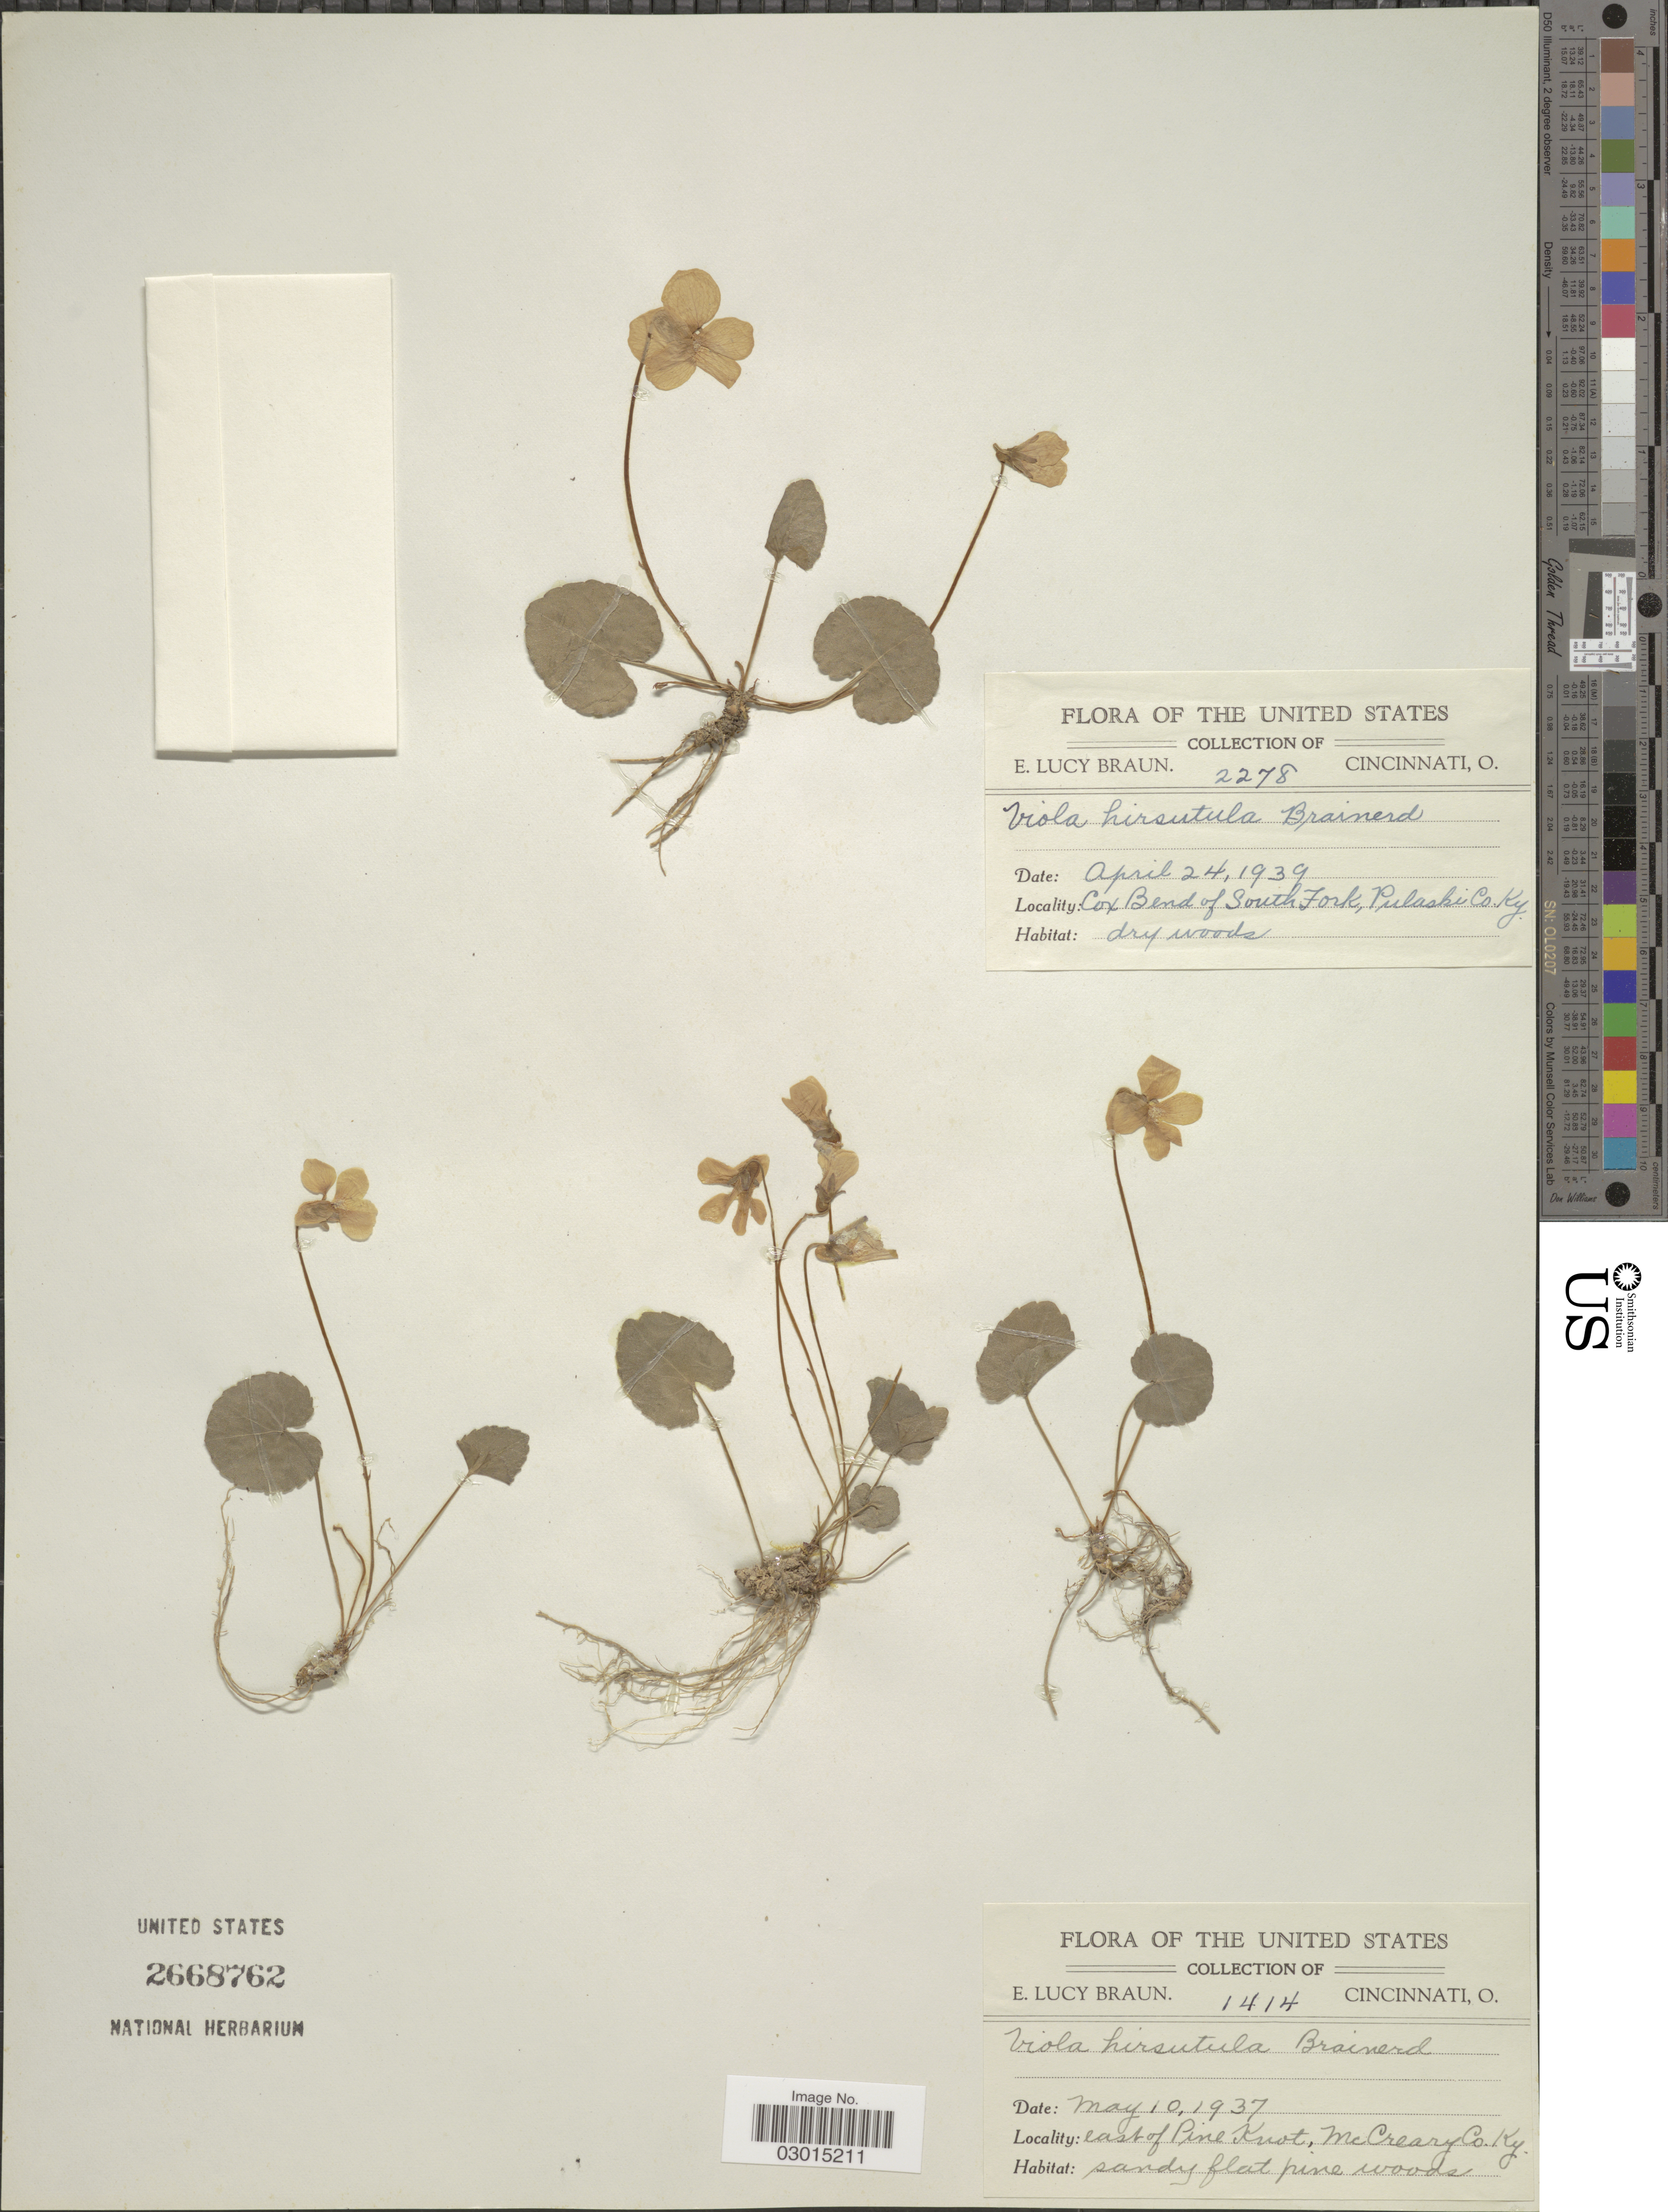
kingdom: Plantae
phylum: Tracheophyta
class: Magnoliopsida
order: Malpighiales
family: Violaceae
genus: Viola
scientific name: Viola hirsutula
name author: Brainerd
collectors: E. L. Braun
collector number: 1414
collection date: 1937-05-10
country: United States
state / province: Kentucky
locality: East of Pine Knot, Mc Creary Co. Ky.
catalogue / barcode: US 2668762